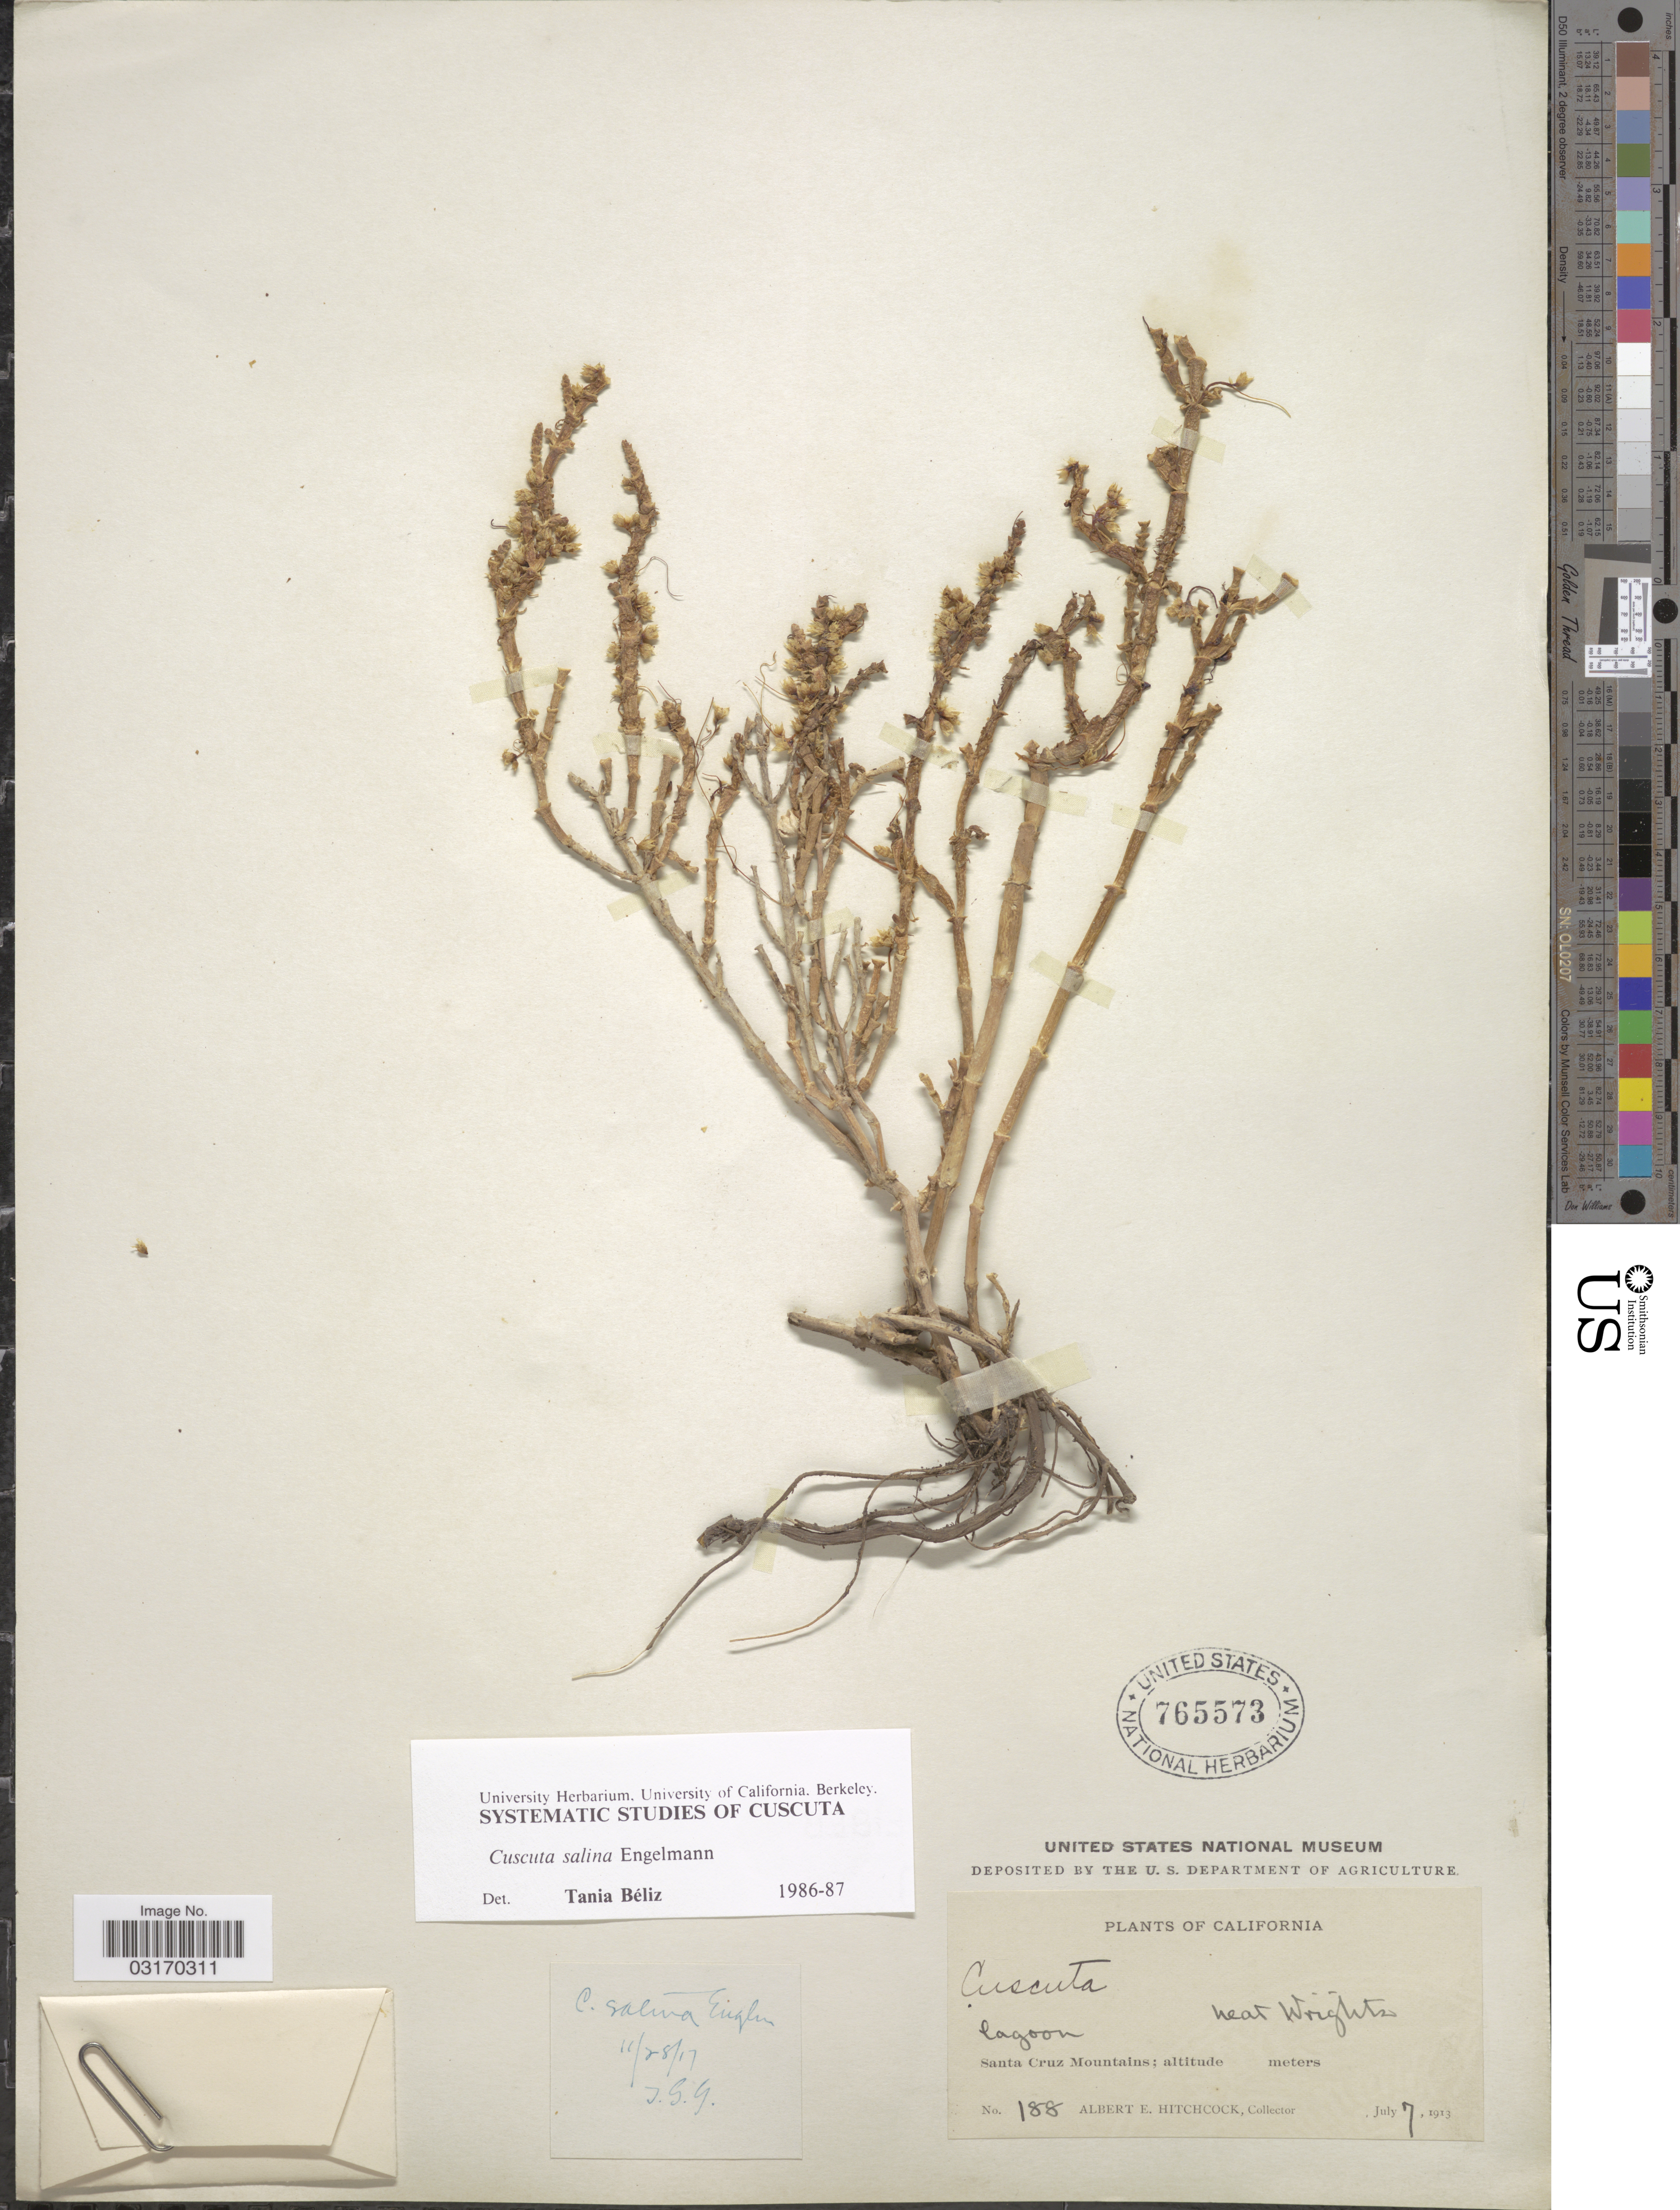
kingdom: Plantae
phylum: Tracheophyta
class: Magnoliopsida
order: Solanales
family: Convolvulaceae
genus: Cuscuta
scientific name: Cuscuta salina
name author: Engelm.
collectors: A. Hitchcock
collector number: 188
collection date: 1913-07-07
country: United States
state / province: California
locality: Lagoon near Wrights. Santa Cruz Mountains.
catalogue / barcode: US 765573